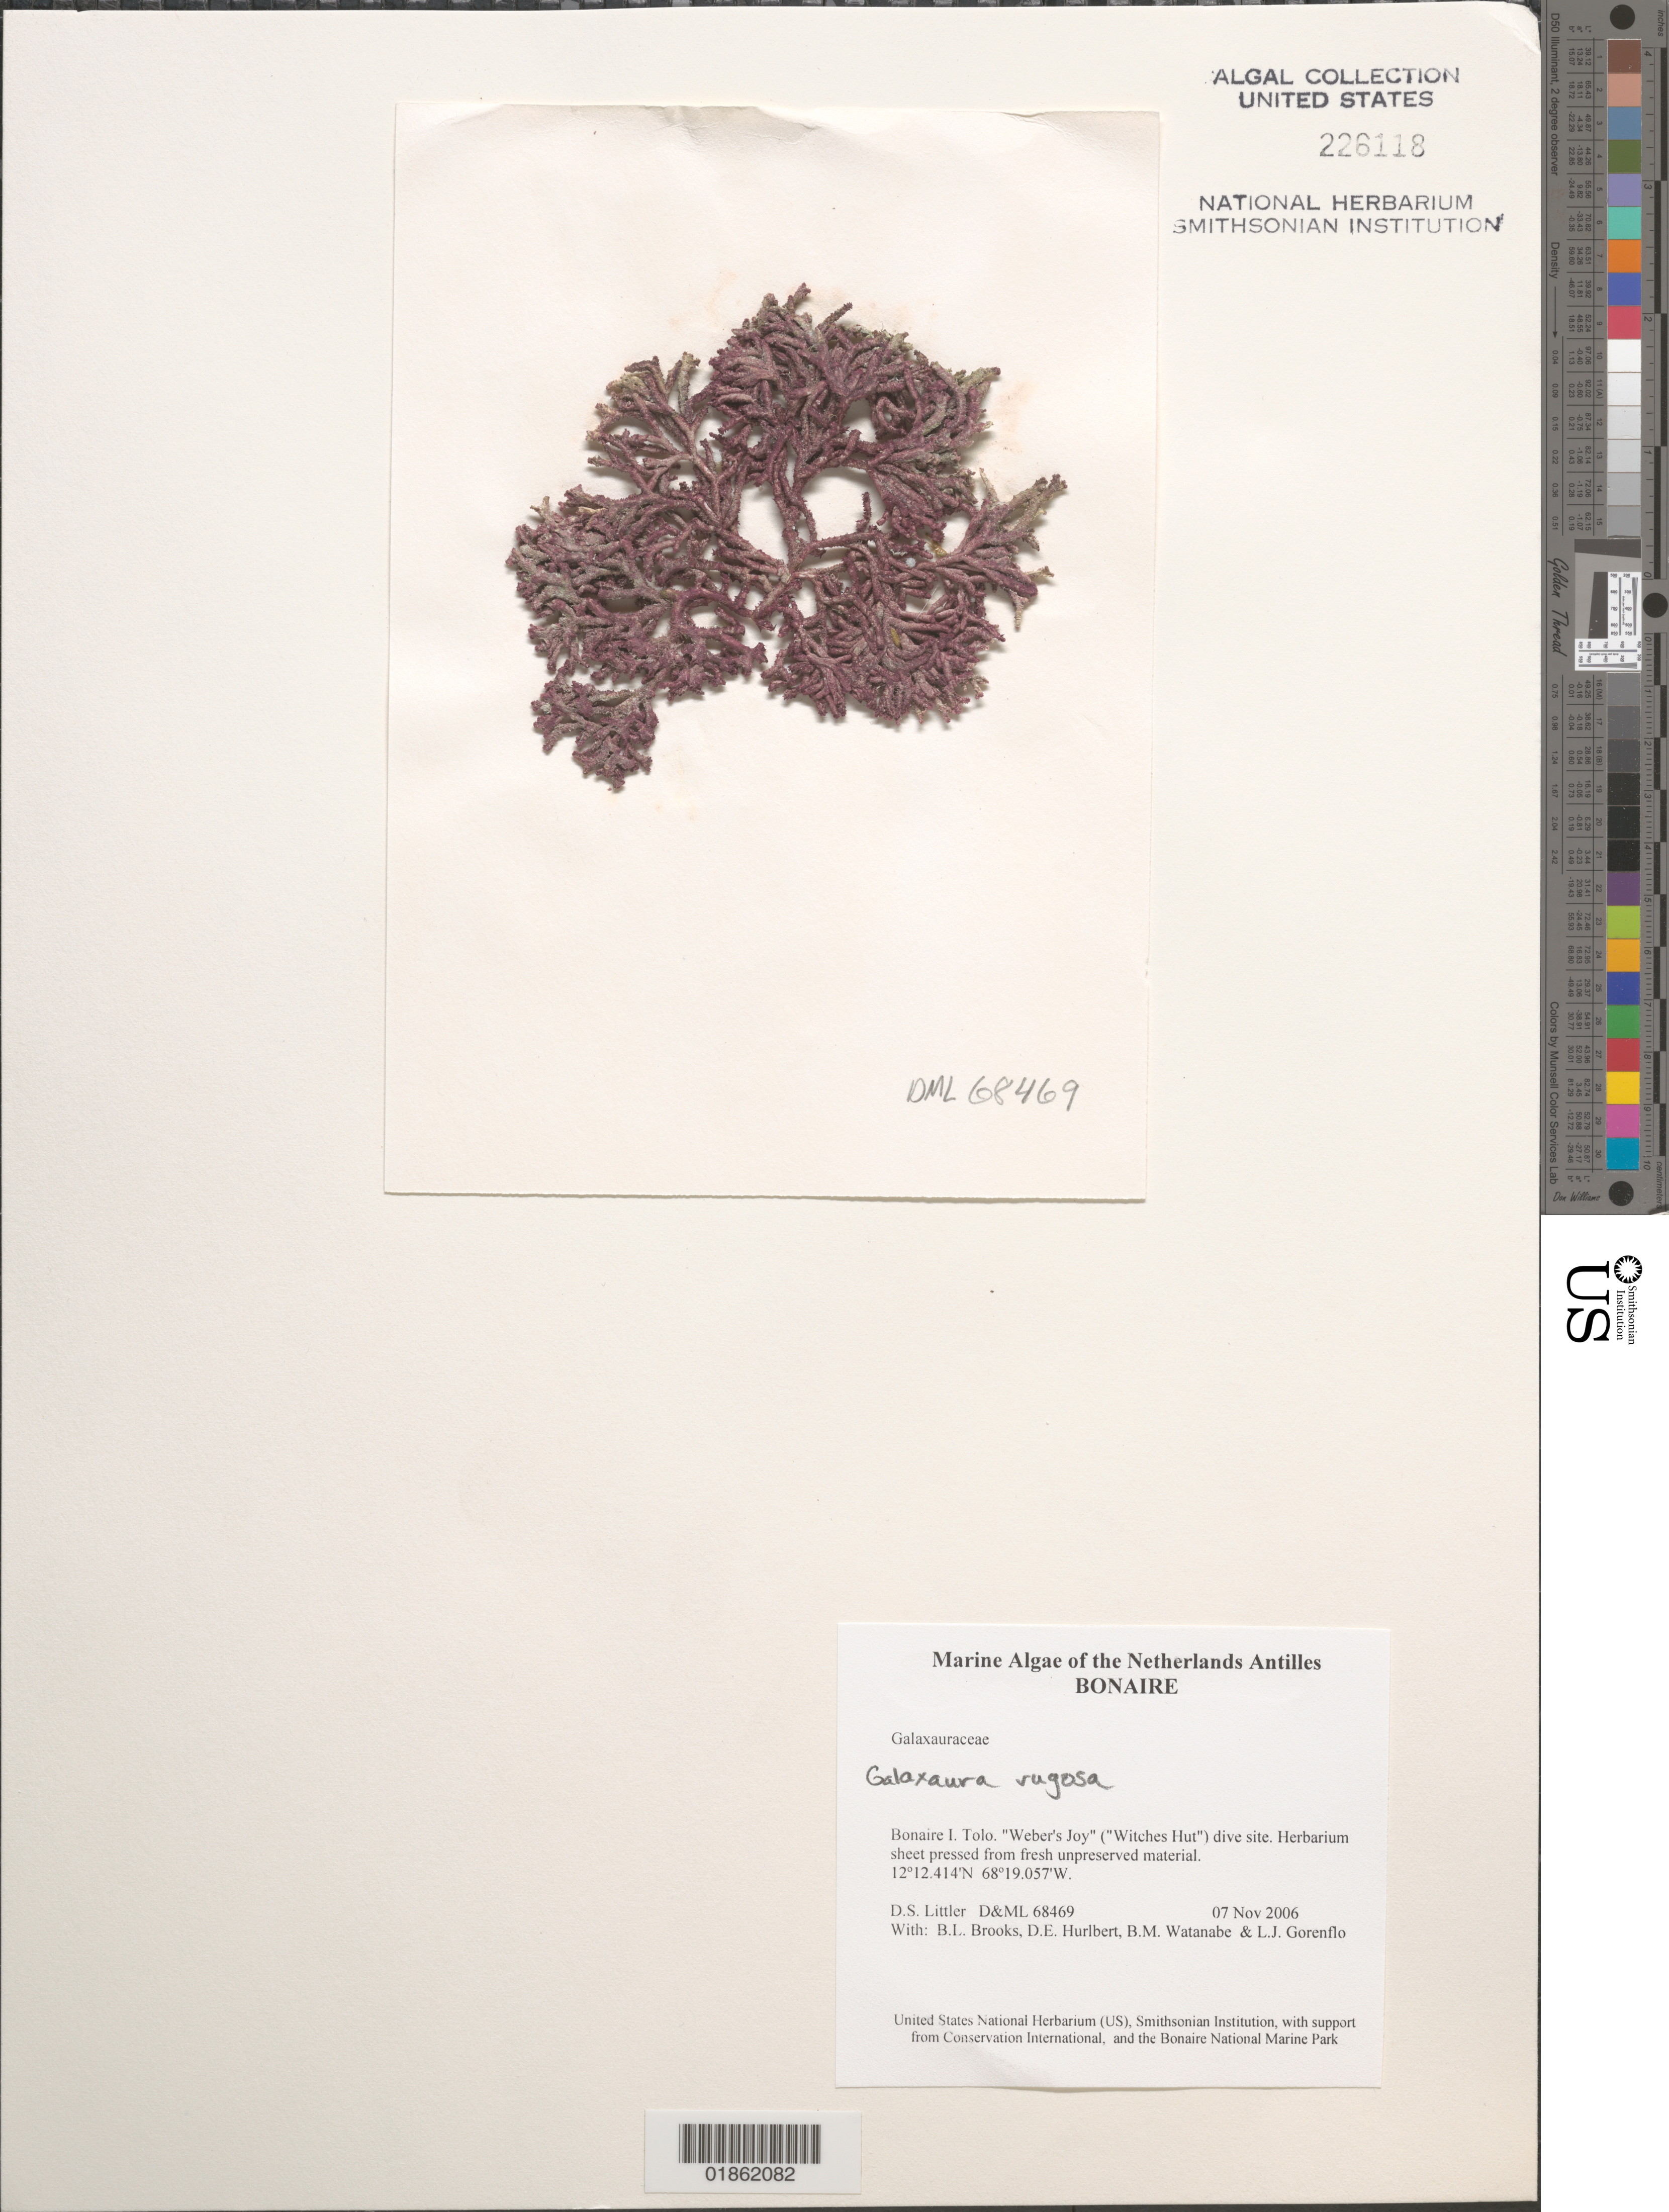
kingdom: Plantae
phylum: Rhodophyta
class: Florideophyceae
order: Nemaliales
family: Galaxauraceae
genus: Galaxaura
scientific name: Galaxaura rugosa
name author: (Ellis & Sol.) J.V.Lamouroux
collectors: D. S. Littler, B. Brooks, D. Hurlbert, B. Watanabe & L. Gorenflo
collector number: D&ML68469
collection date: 2006-11-07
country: Netherlands Antilles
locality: Bonaire I. Tolo. "Weber's Joy" ("Witches Hut") dive site.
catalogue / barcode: US 226118